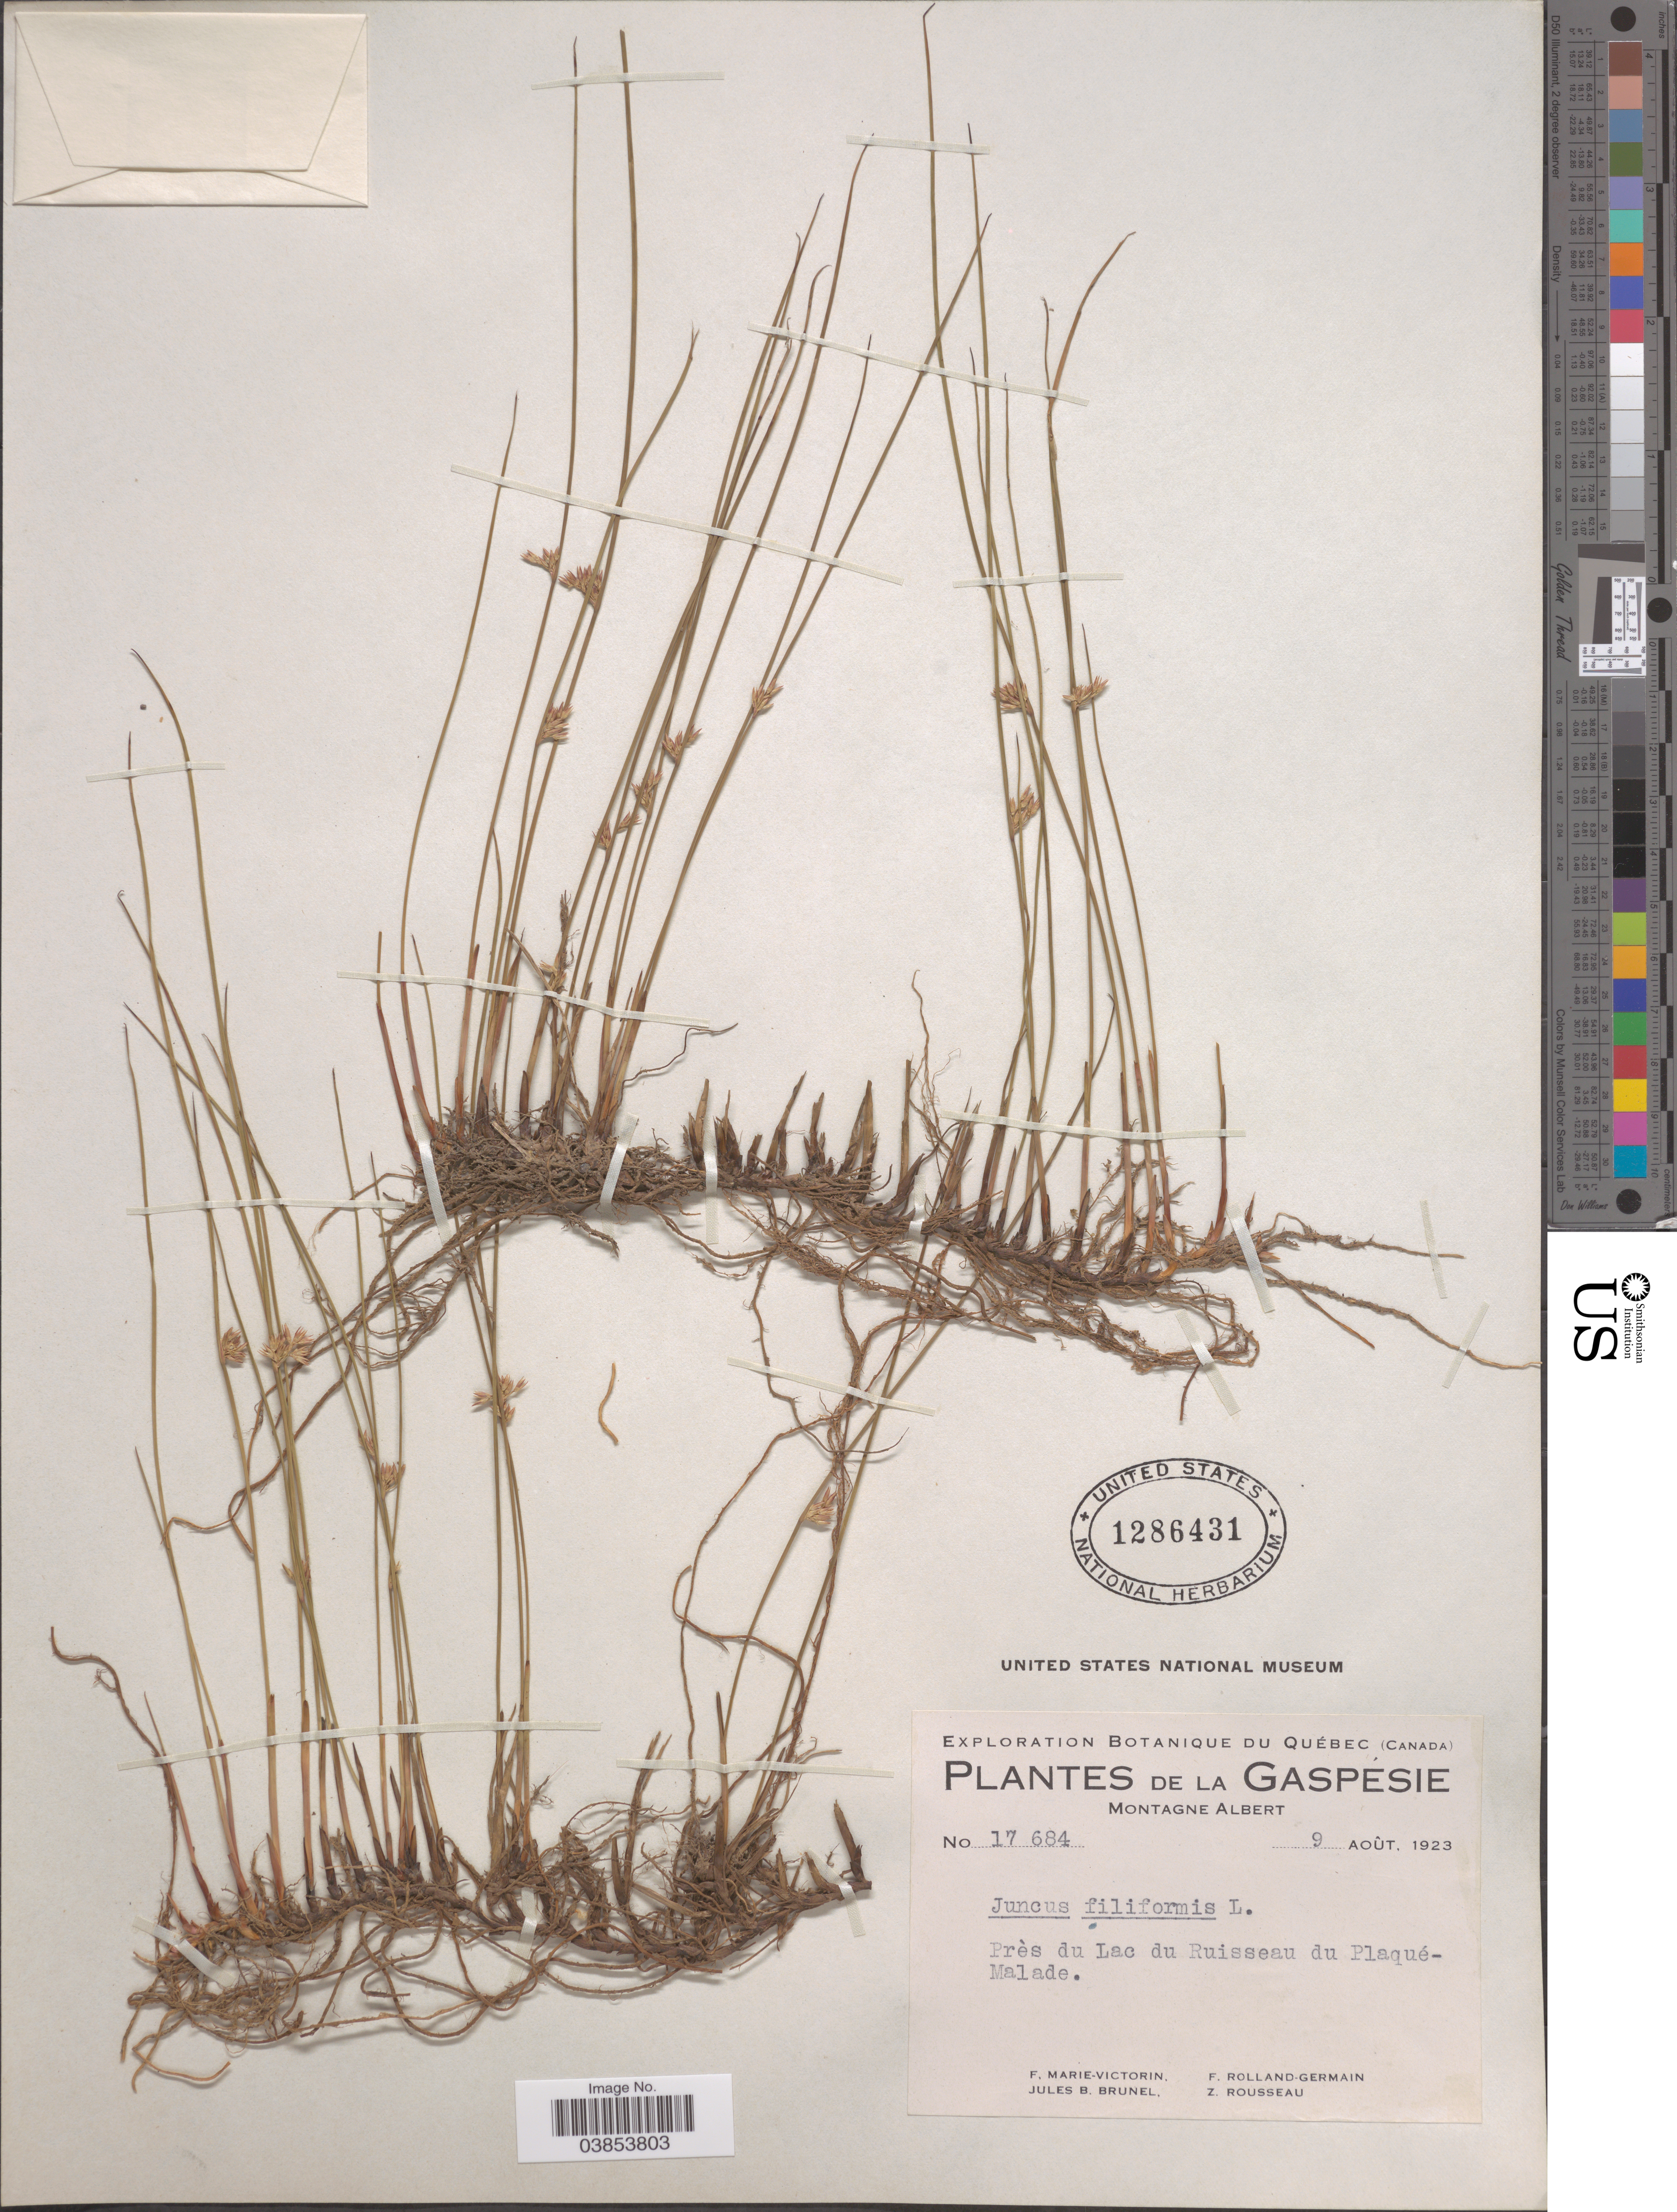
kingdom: Plantae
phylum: Tracheophyta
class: Liliopsida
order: Poales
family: Juncaceae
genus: Juncus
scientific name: Juncus filiformis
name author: L.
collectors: F. Marie-Victorin, J. Brunel, Rolland-Germain & Z. Rousseau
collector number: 17684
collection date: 1923-08-09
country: Canada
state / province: Quebec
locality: Gaspésie. Montagne Albert. Près du Lac du Ruisseau du Plaqué-Malade.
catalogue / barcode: US 1286431